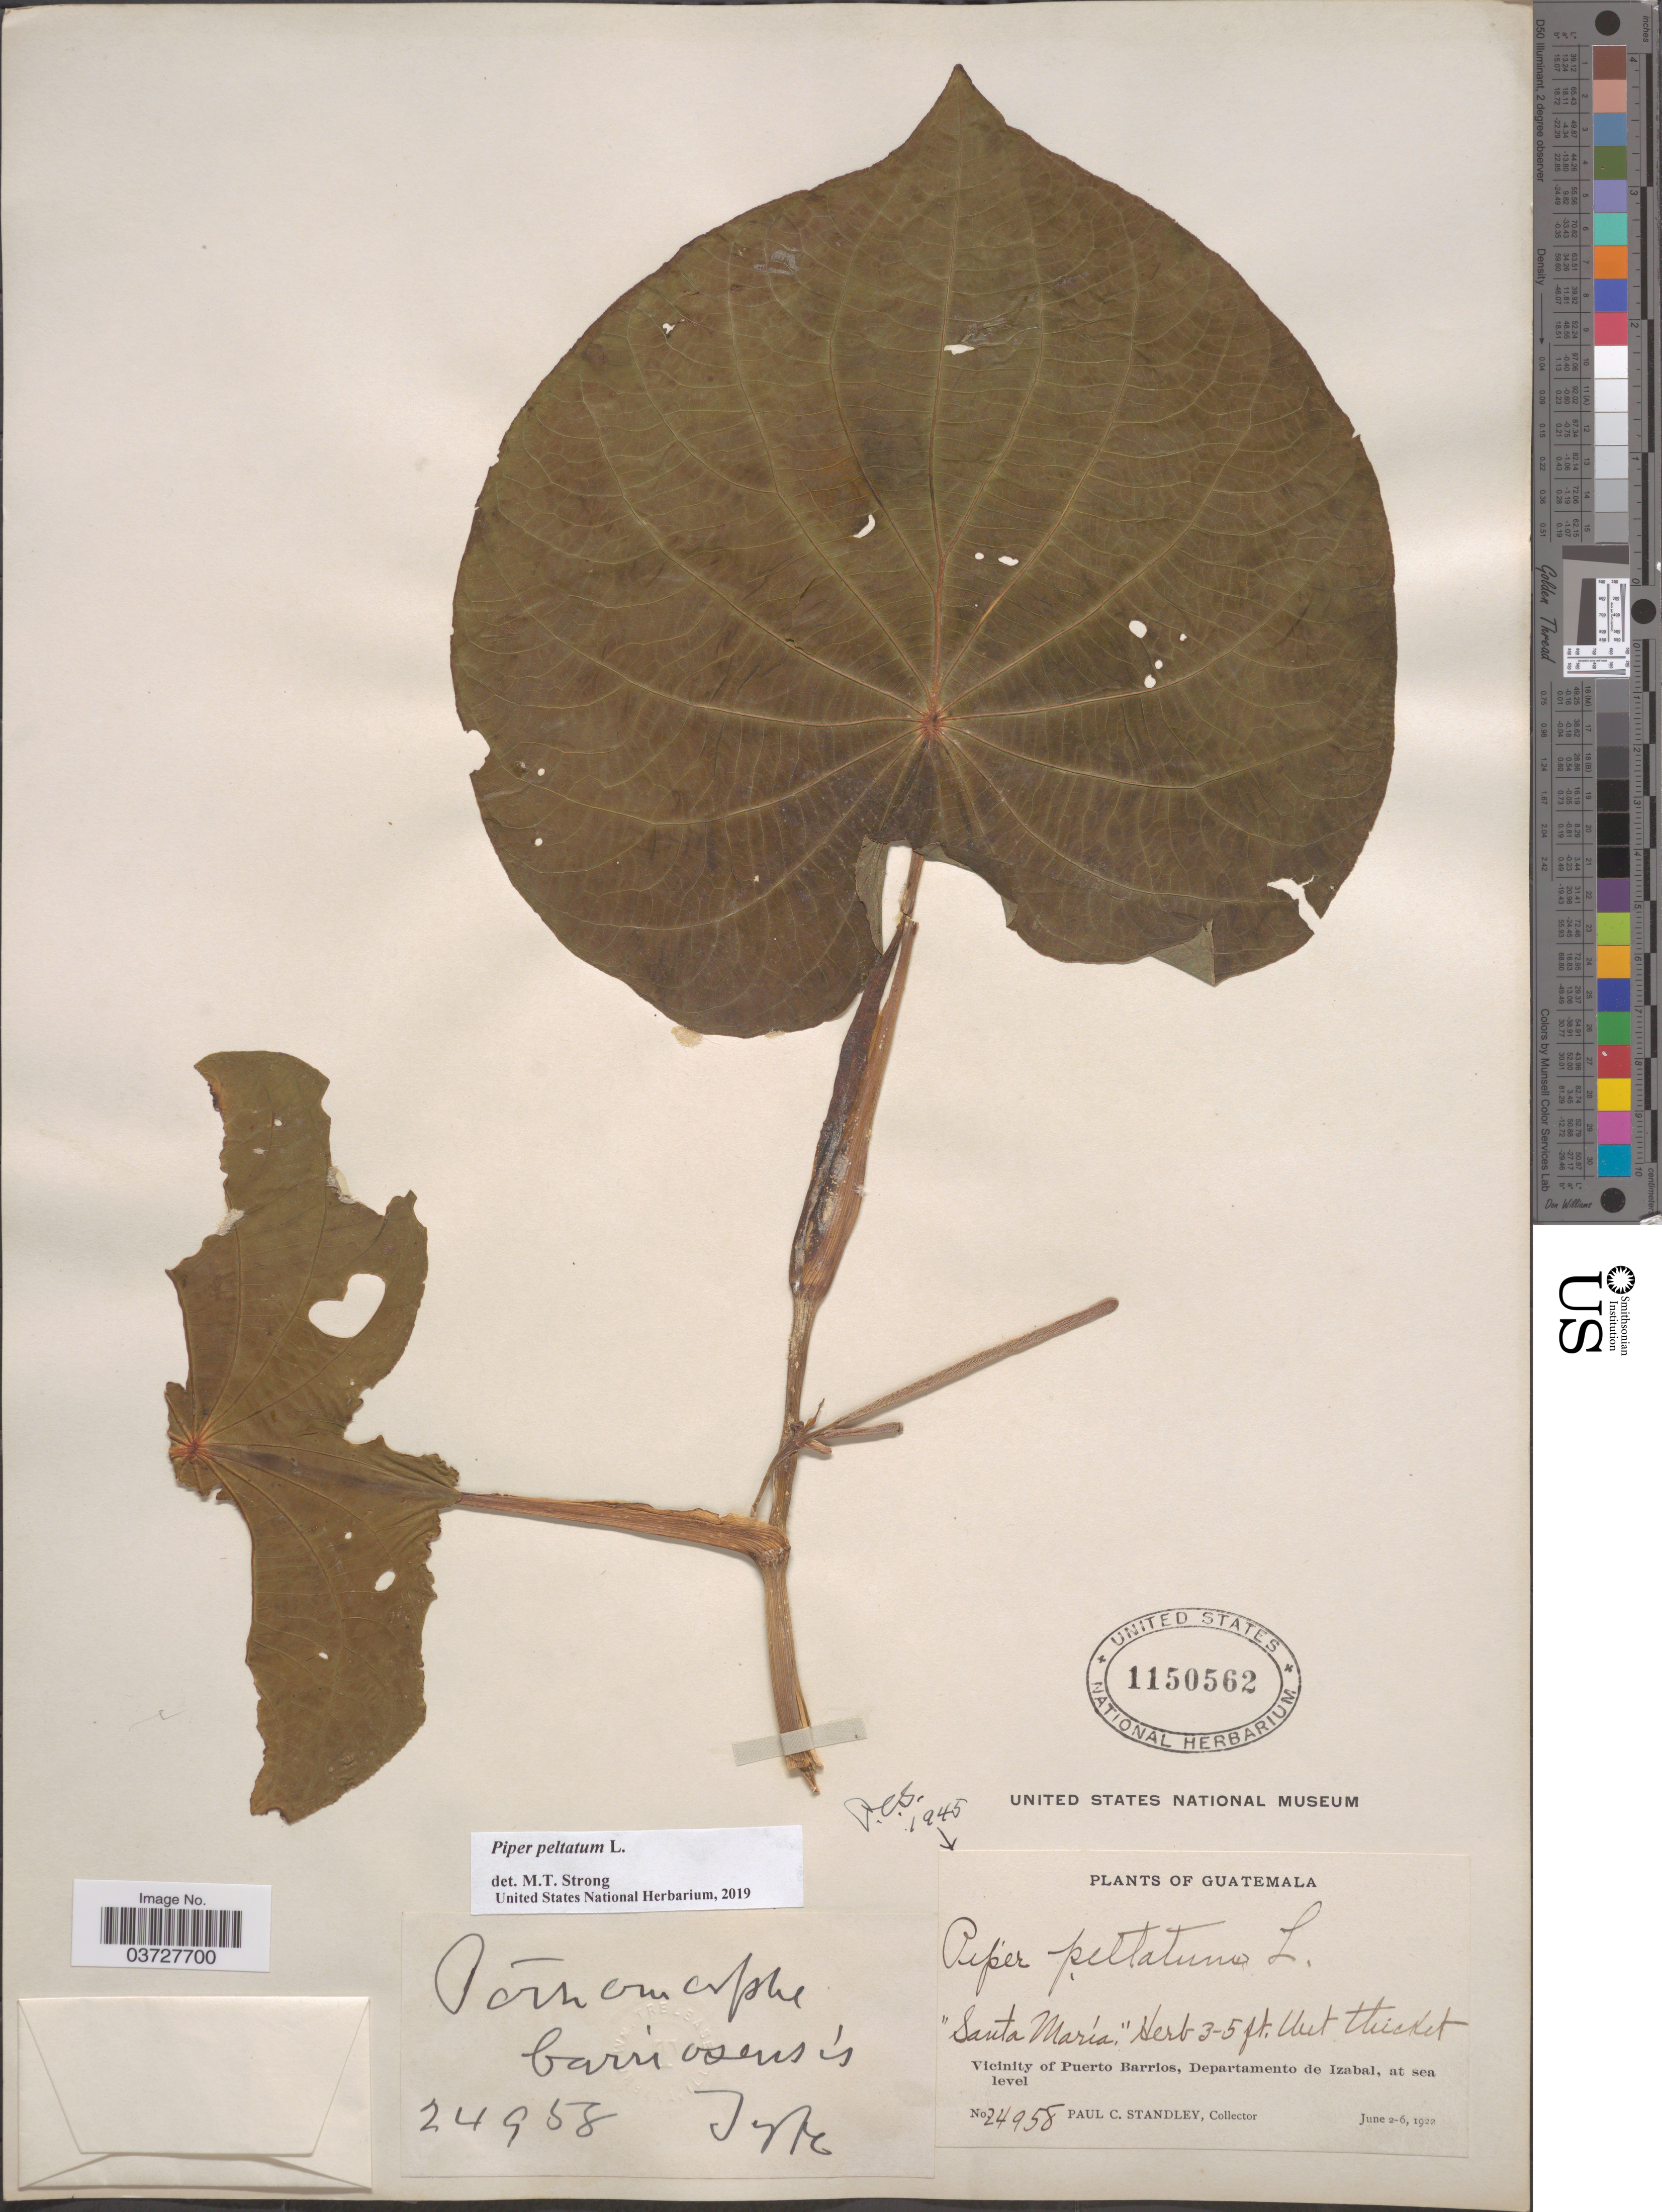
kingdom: Plantae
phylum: Tracheophyta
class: Magnoliopsida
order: Piperales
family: Piperaceae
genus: Piper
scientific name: Piper peltatum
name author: L.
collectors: P. C. Standley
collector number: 24958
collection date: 1922-06-02/1922-06-06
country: Guatemala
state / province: Izabal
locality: Santa María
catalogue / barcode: US 1150562